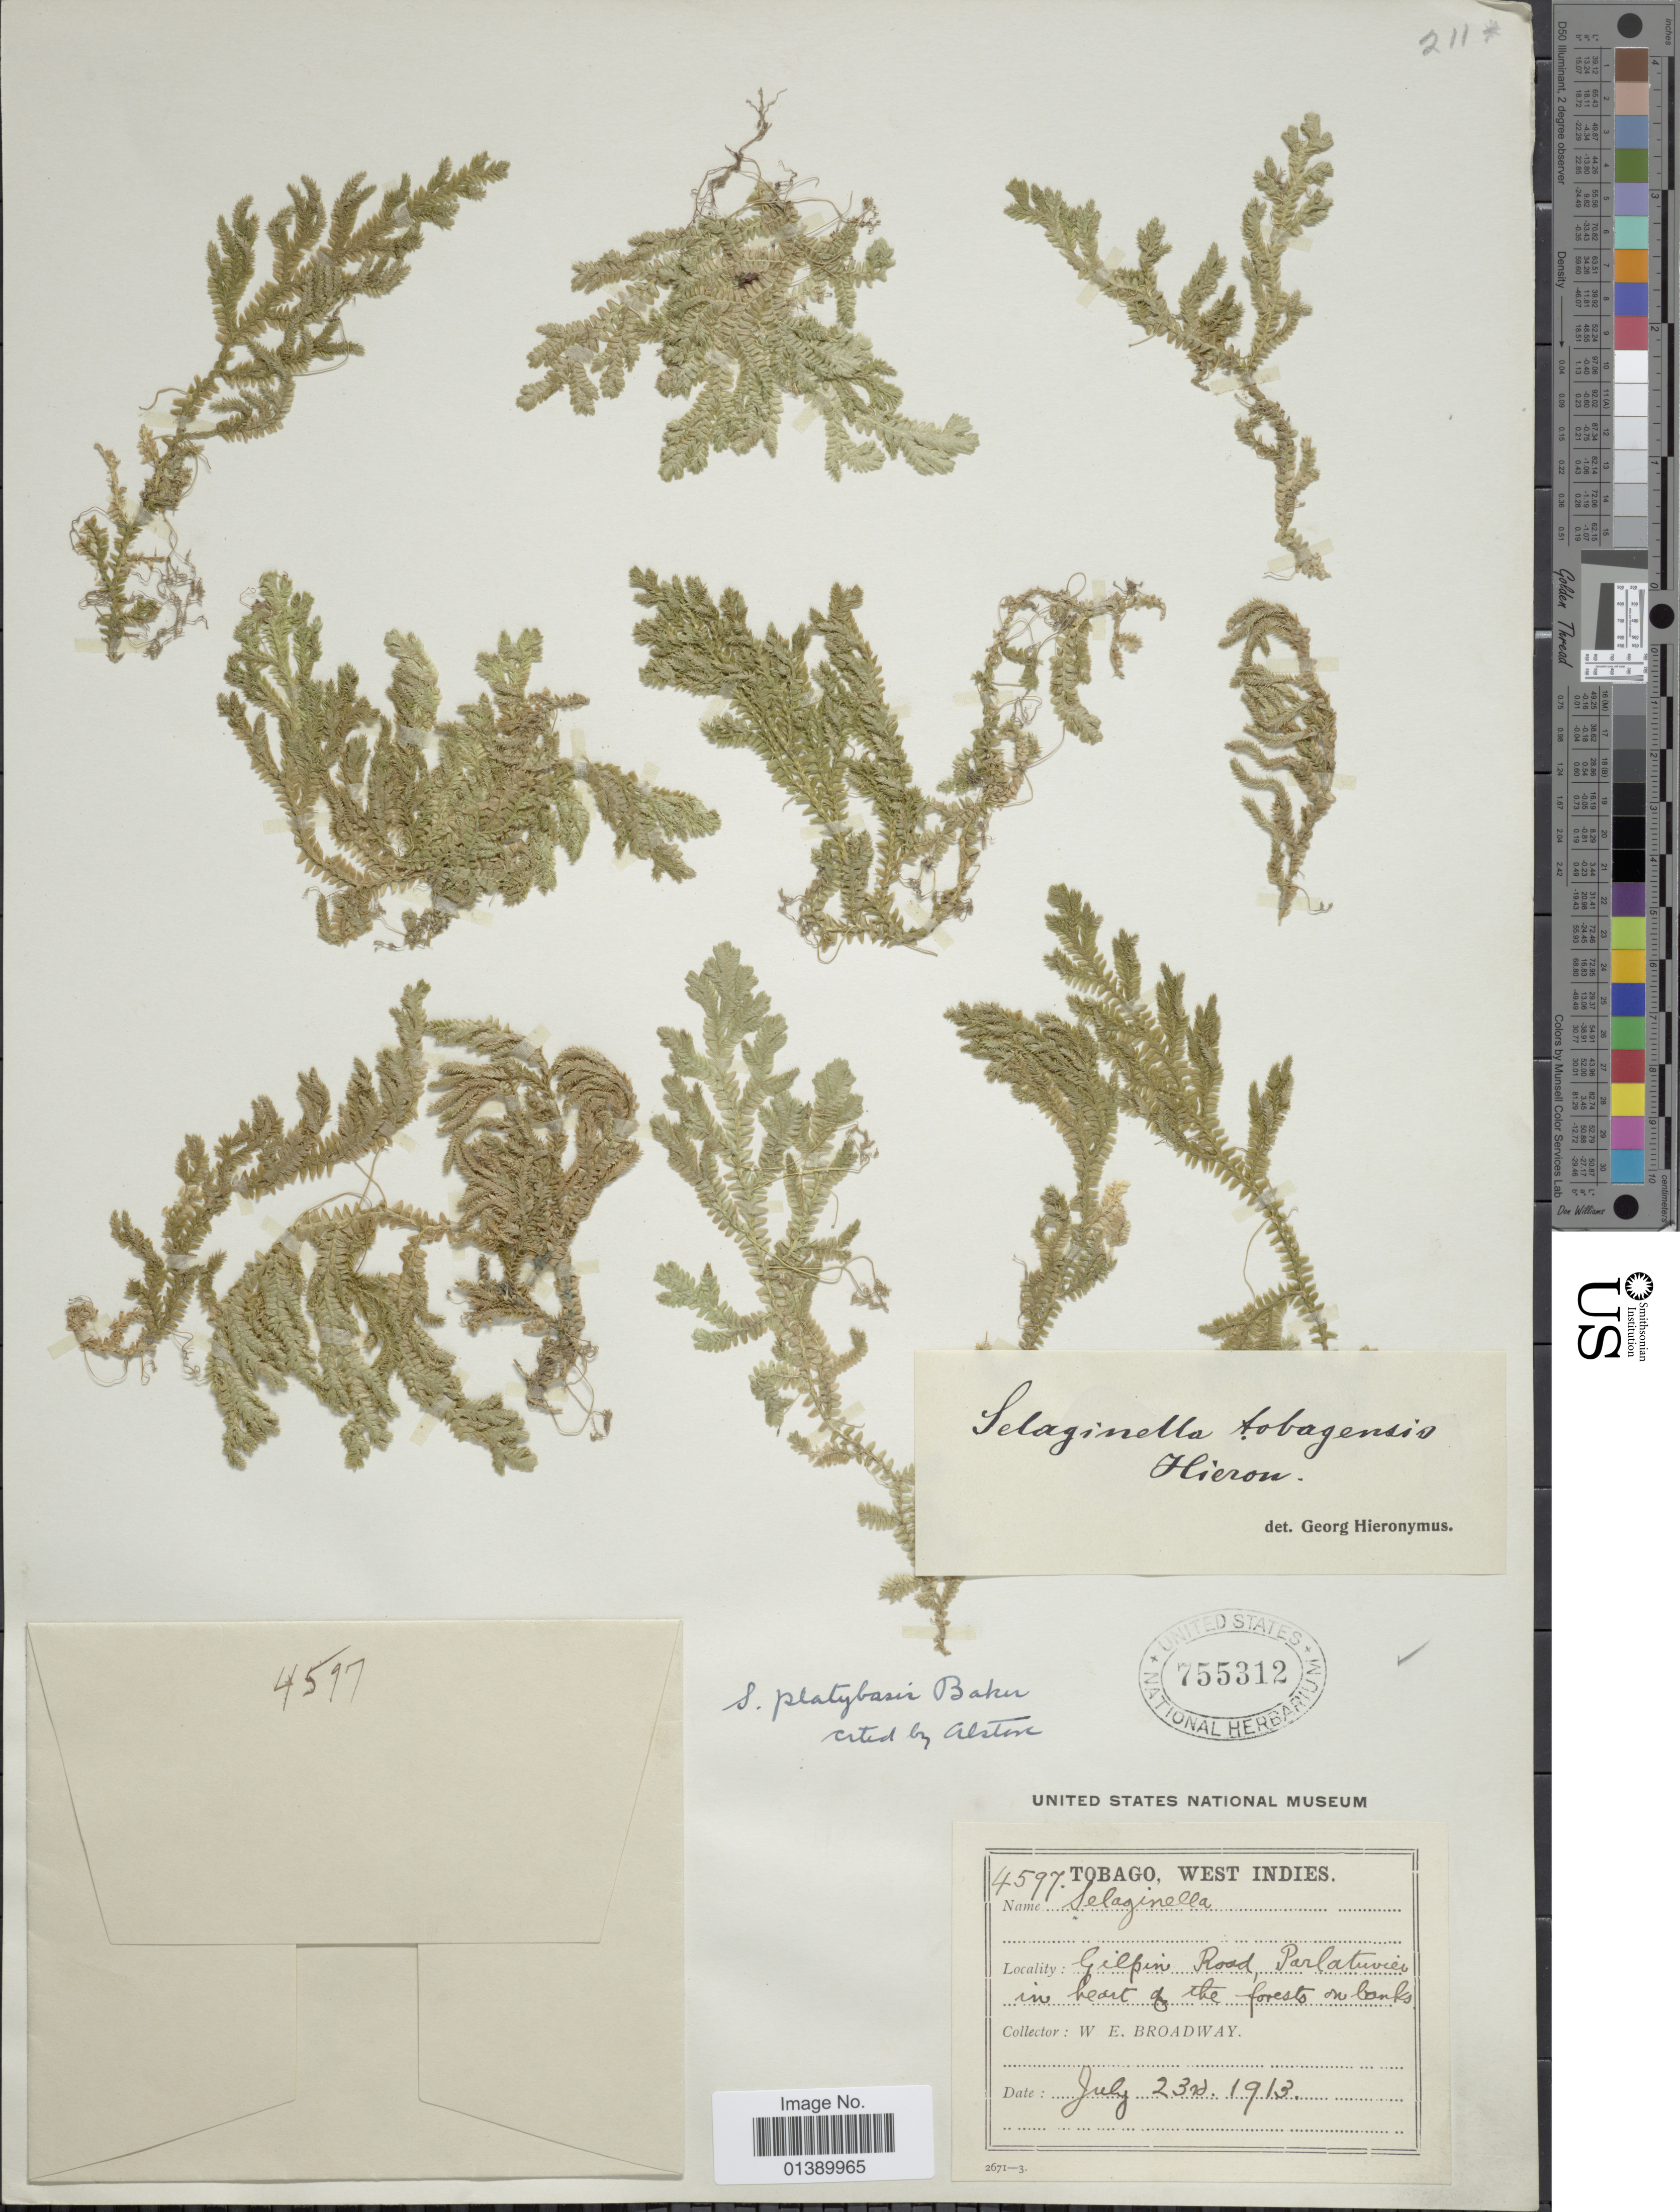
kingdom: Plantae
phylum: Tracheophyta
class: Lycopodiopsida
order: Selaginellales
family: Selaginellaceae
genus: Selaginella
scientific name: Selaginella producta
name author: Baker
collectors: W. E. Broadway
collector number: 4597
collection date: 1913-07-23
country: Trinidad and Tobago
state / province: Tobago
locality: West Indies, Gilpin Road, Parlatuvier in heart of the forest on banks.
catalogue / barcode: US 755312